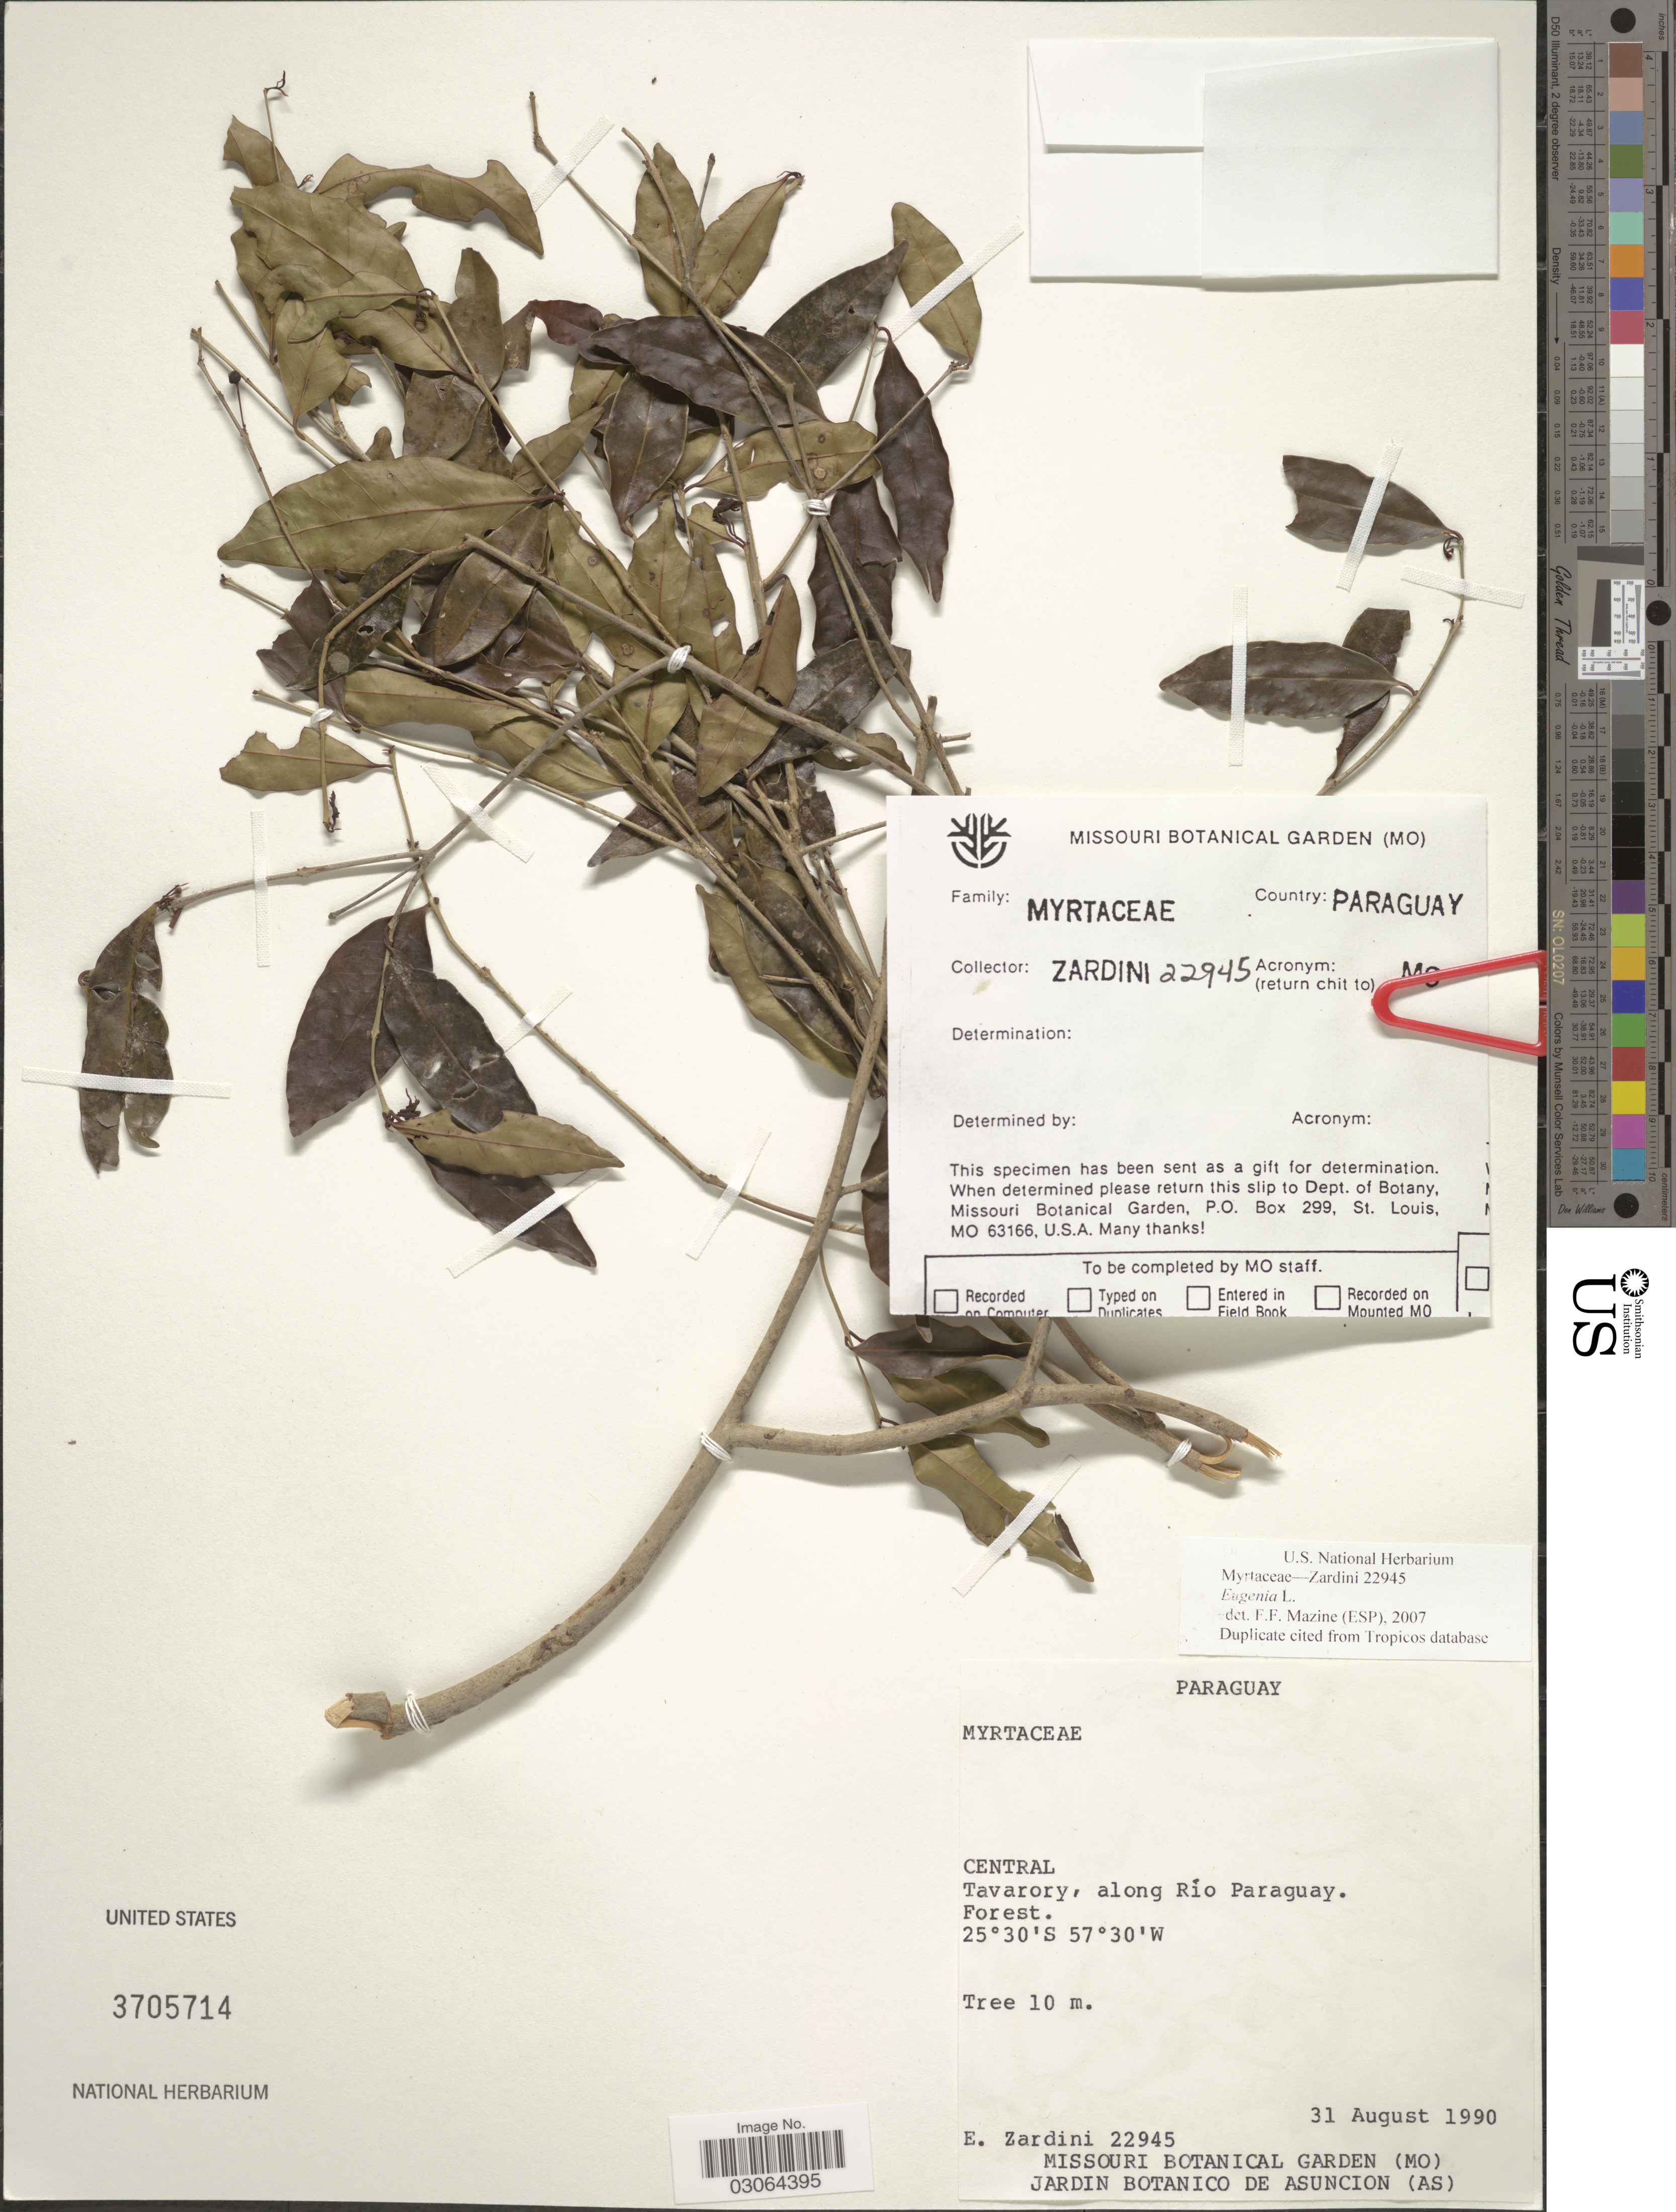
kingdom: Plantae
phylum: Tracheophyta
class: Magnoliopsida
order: Myrtales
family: Myrtaceae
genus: Eugenia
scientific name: Eugenia sp.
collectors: E. Zardini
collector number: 22945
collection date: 1990-08-31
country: Paraguay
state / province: Central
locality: Central, Tavarory, along Río Paraguay.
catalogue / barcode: US 3705714